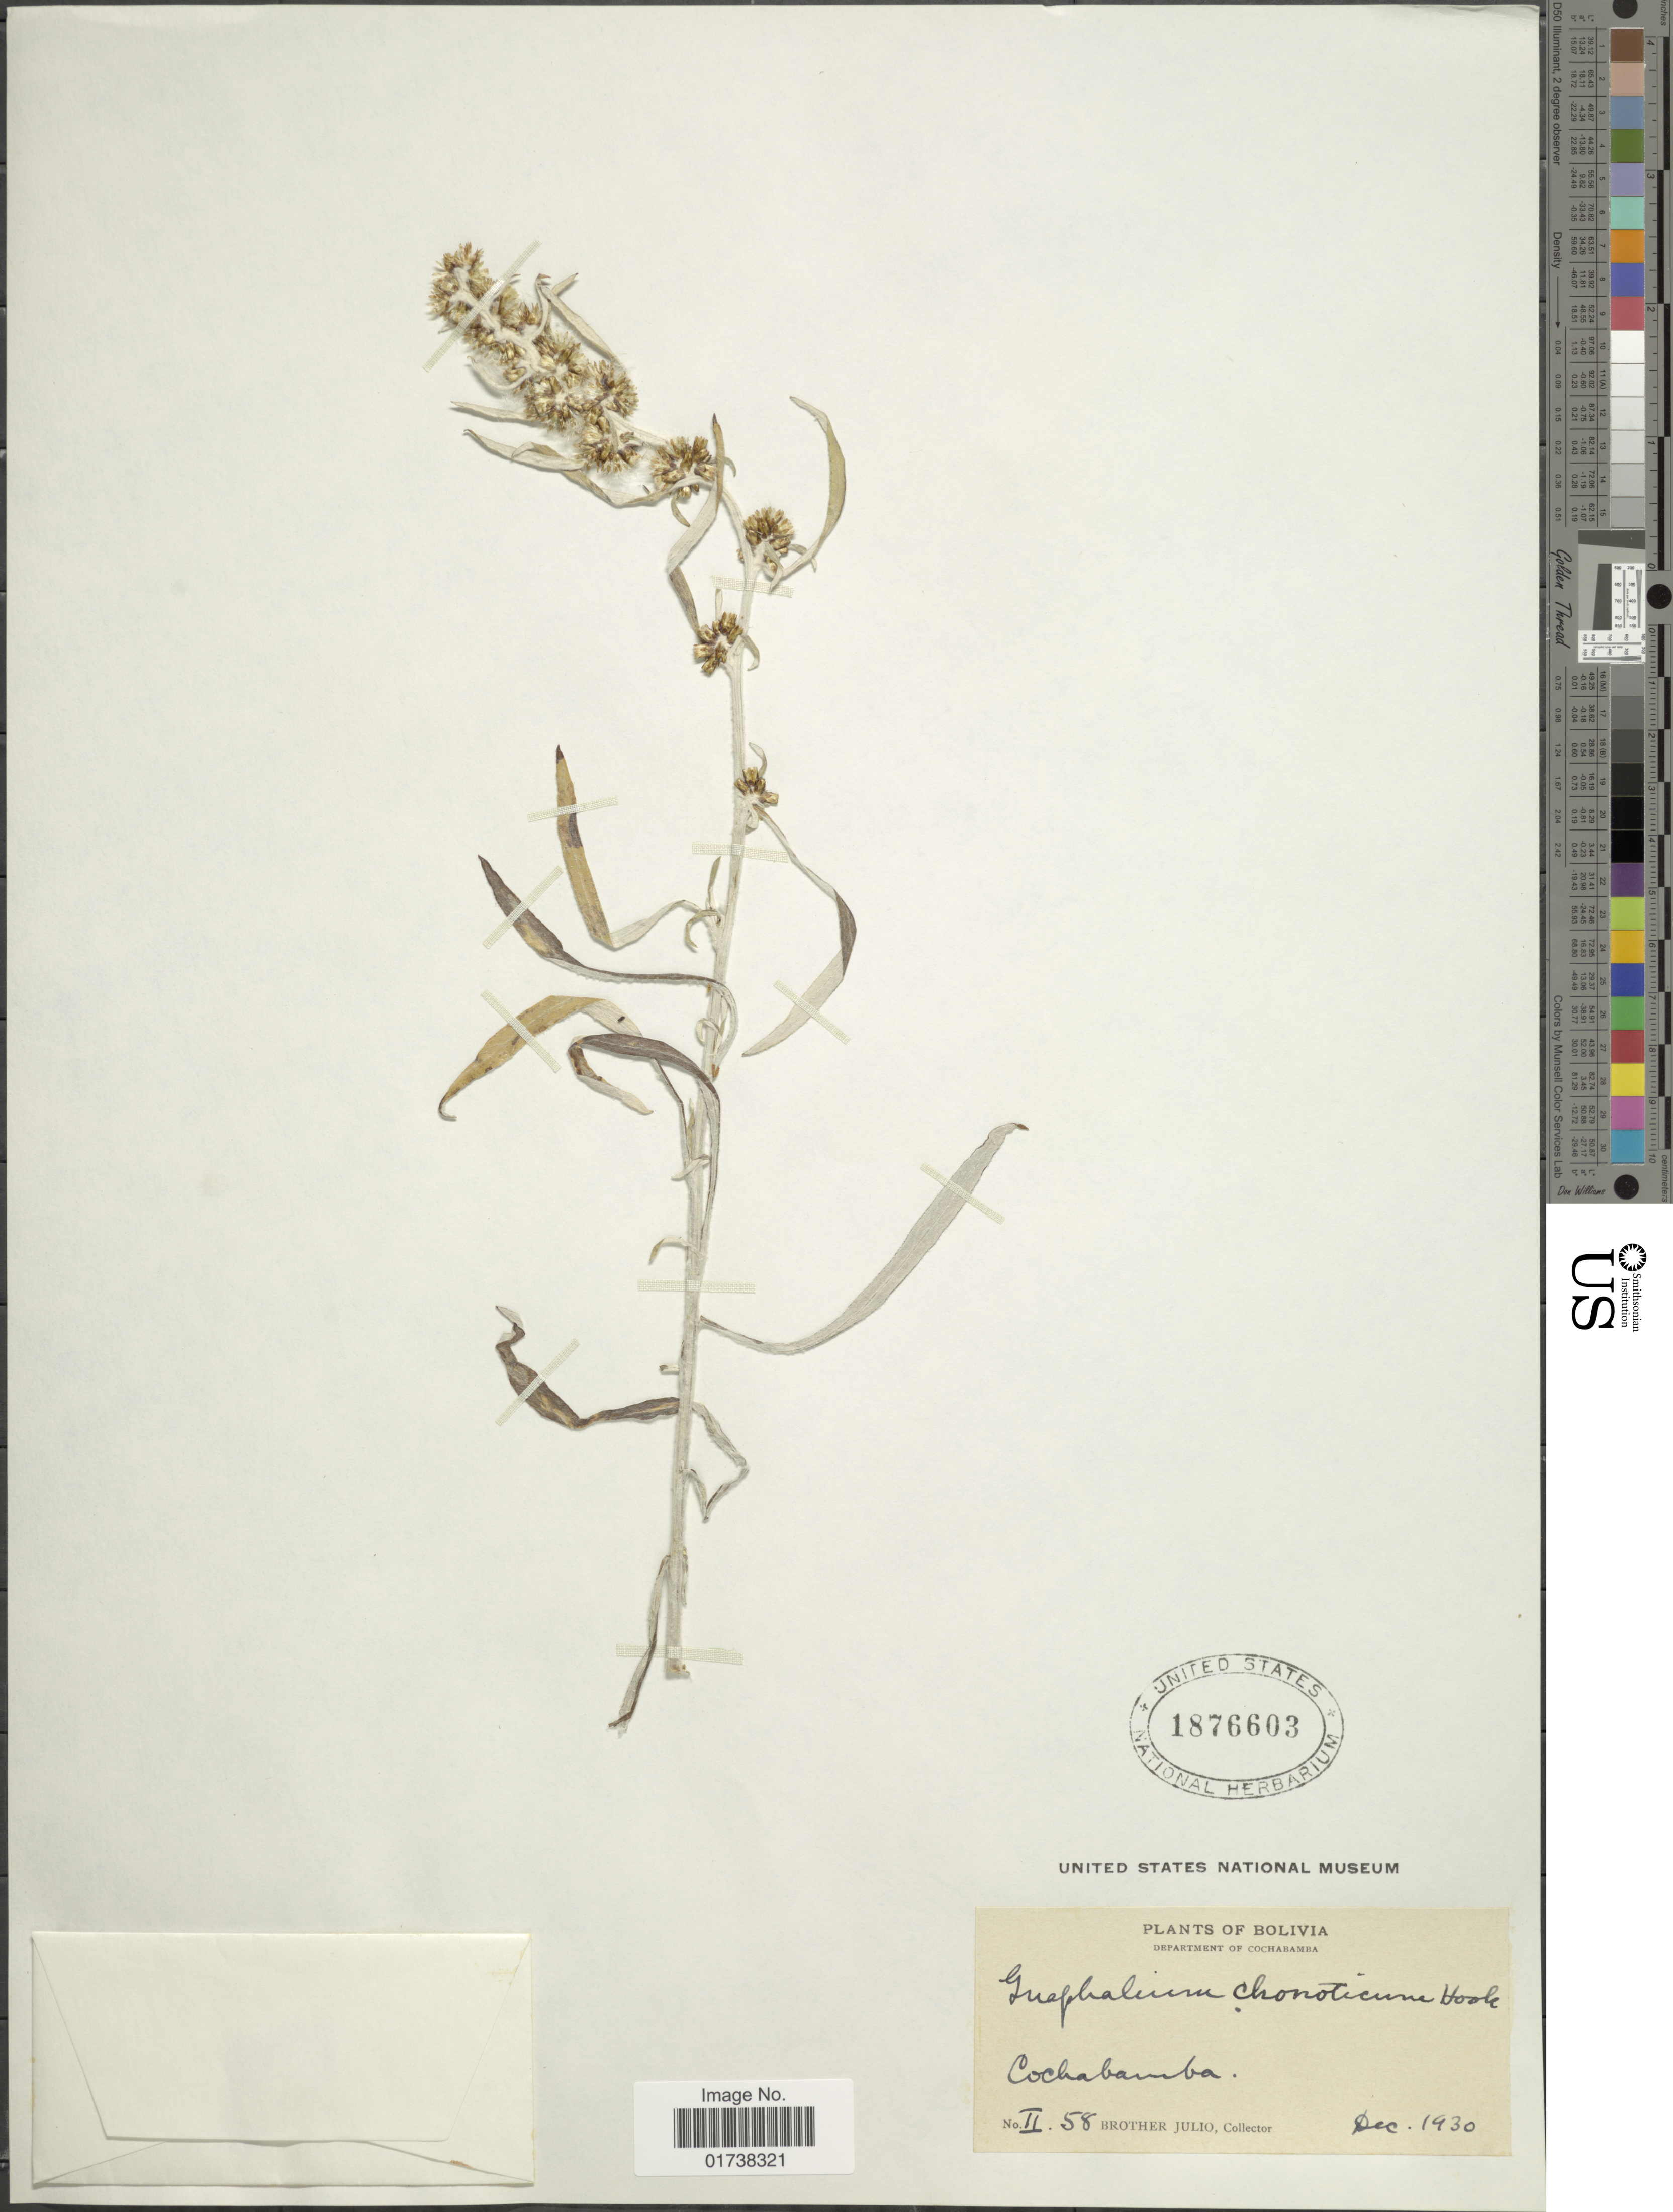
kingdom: Plantae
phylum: Tracheophyta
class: Magnoliopsida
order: Asterales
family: Asteraceae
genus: Gamochaeta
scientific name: Gamochaeta chonoticum Hook. sp. nov. ined.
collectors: Bro. Julio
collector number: II. 58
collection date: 1930-12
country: Bolivia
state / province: Cochabamba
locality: Departamento Cochabamba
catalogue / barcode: US 1876603